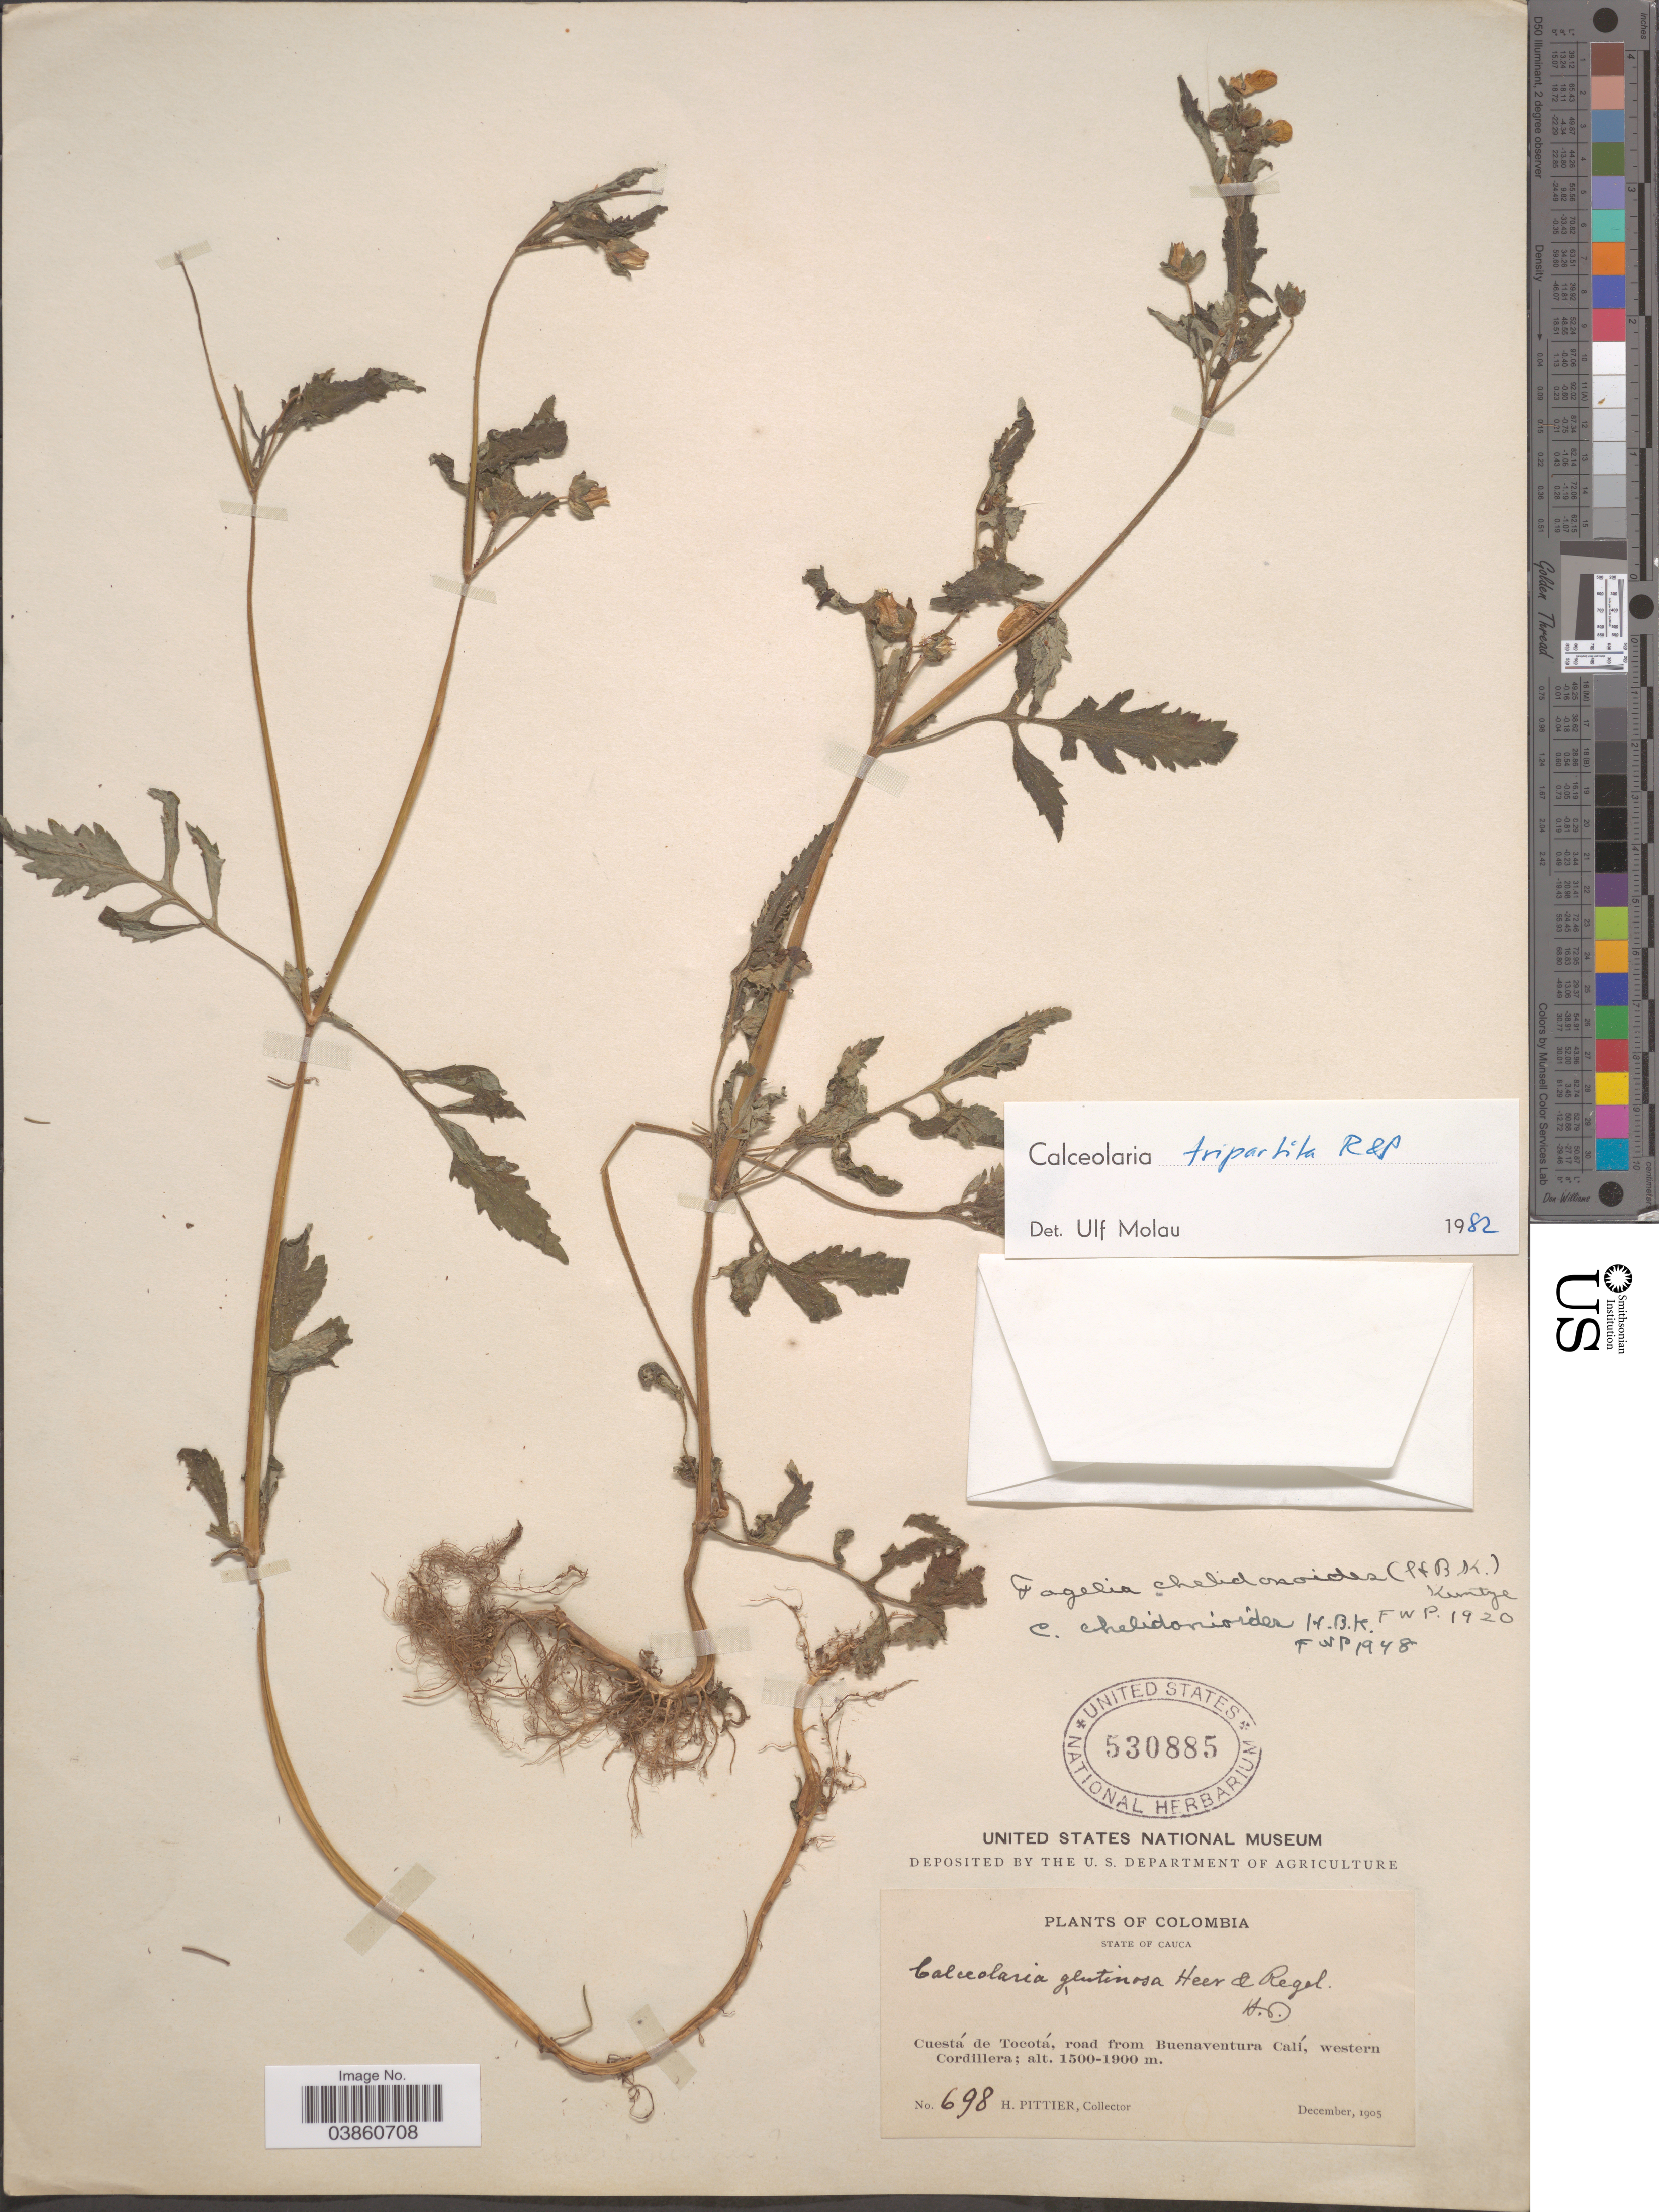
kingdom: Plantae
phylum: Tracheophyta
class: Magnoliopsida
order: Lamiales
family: Calceolariaceae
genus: Calceolaria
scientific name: Calceolaria tripartita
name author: Ruiz & Pav.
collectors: H. F. Pittier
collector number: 698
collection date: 1905-12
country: Colombia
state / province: Cauca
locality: Cuestá de Tocotá, road from Buenaventura Calí, western Cordillera.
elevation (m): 1500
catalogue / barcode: US 530885